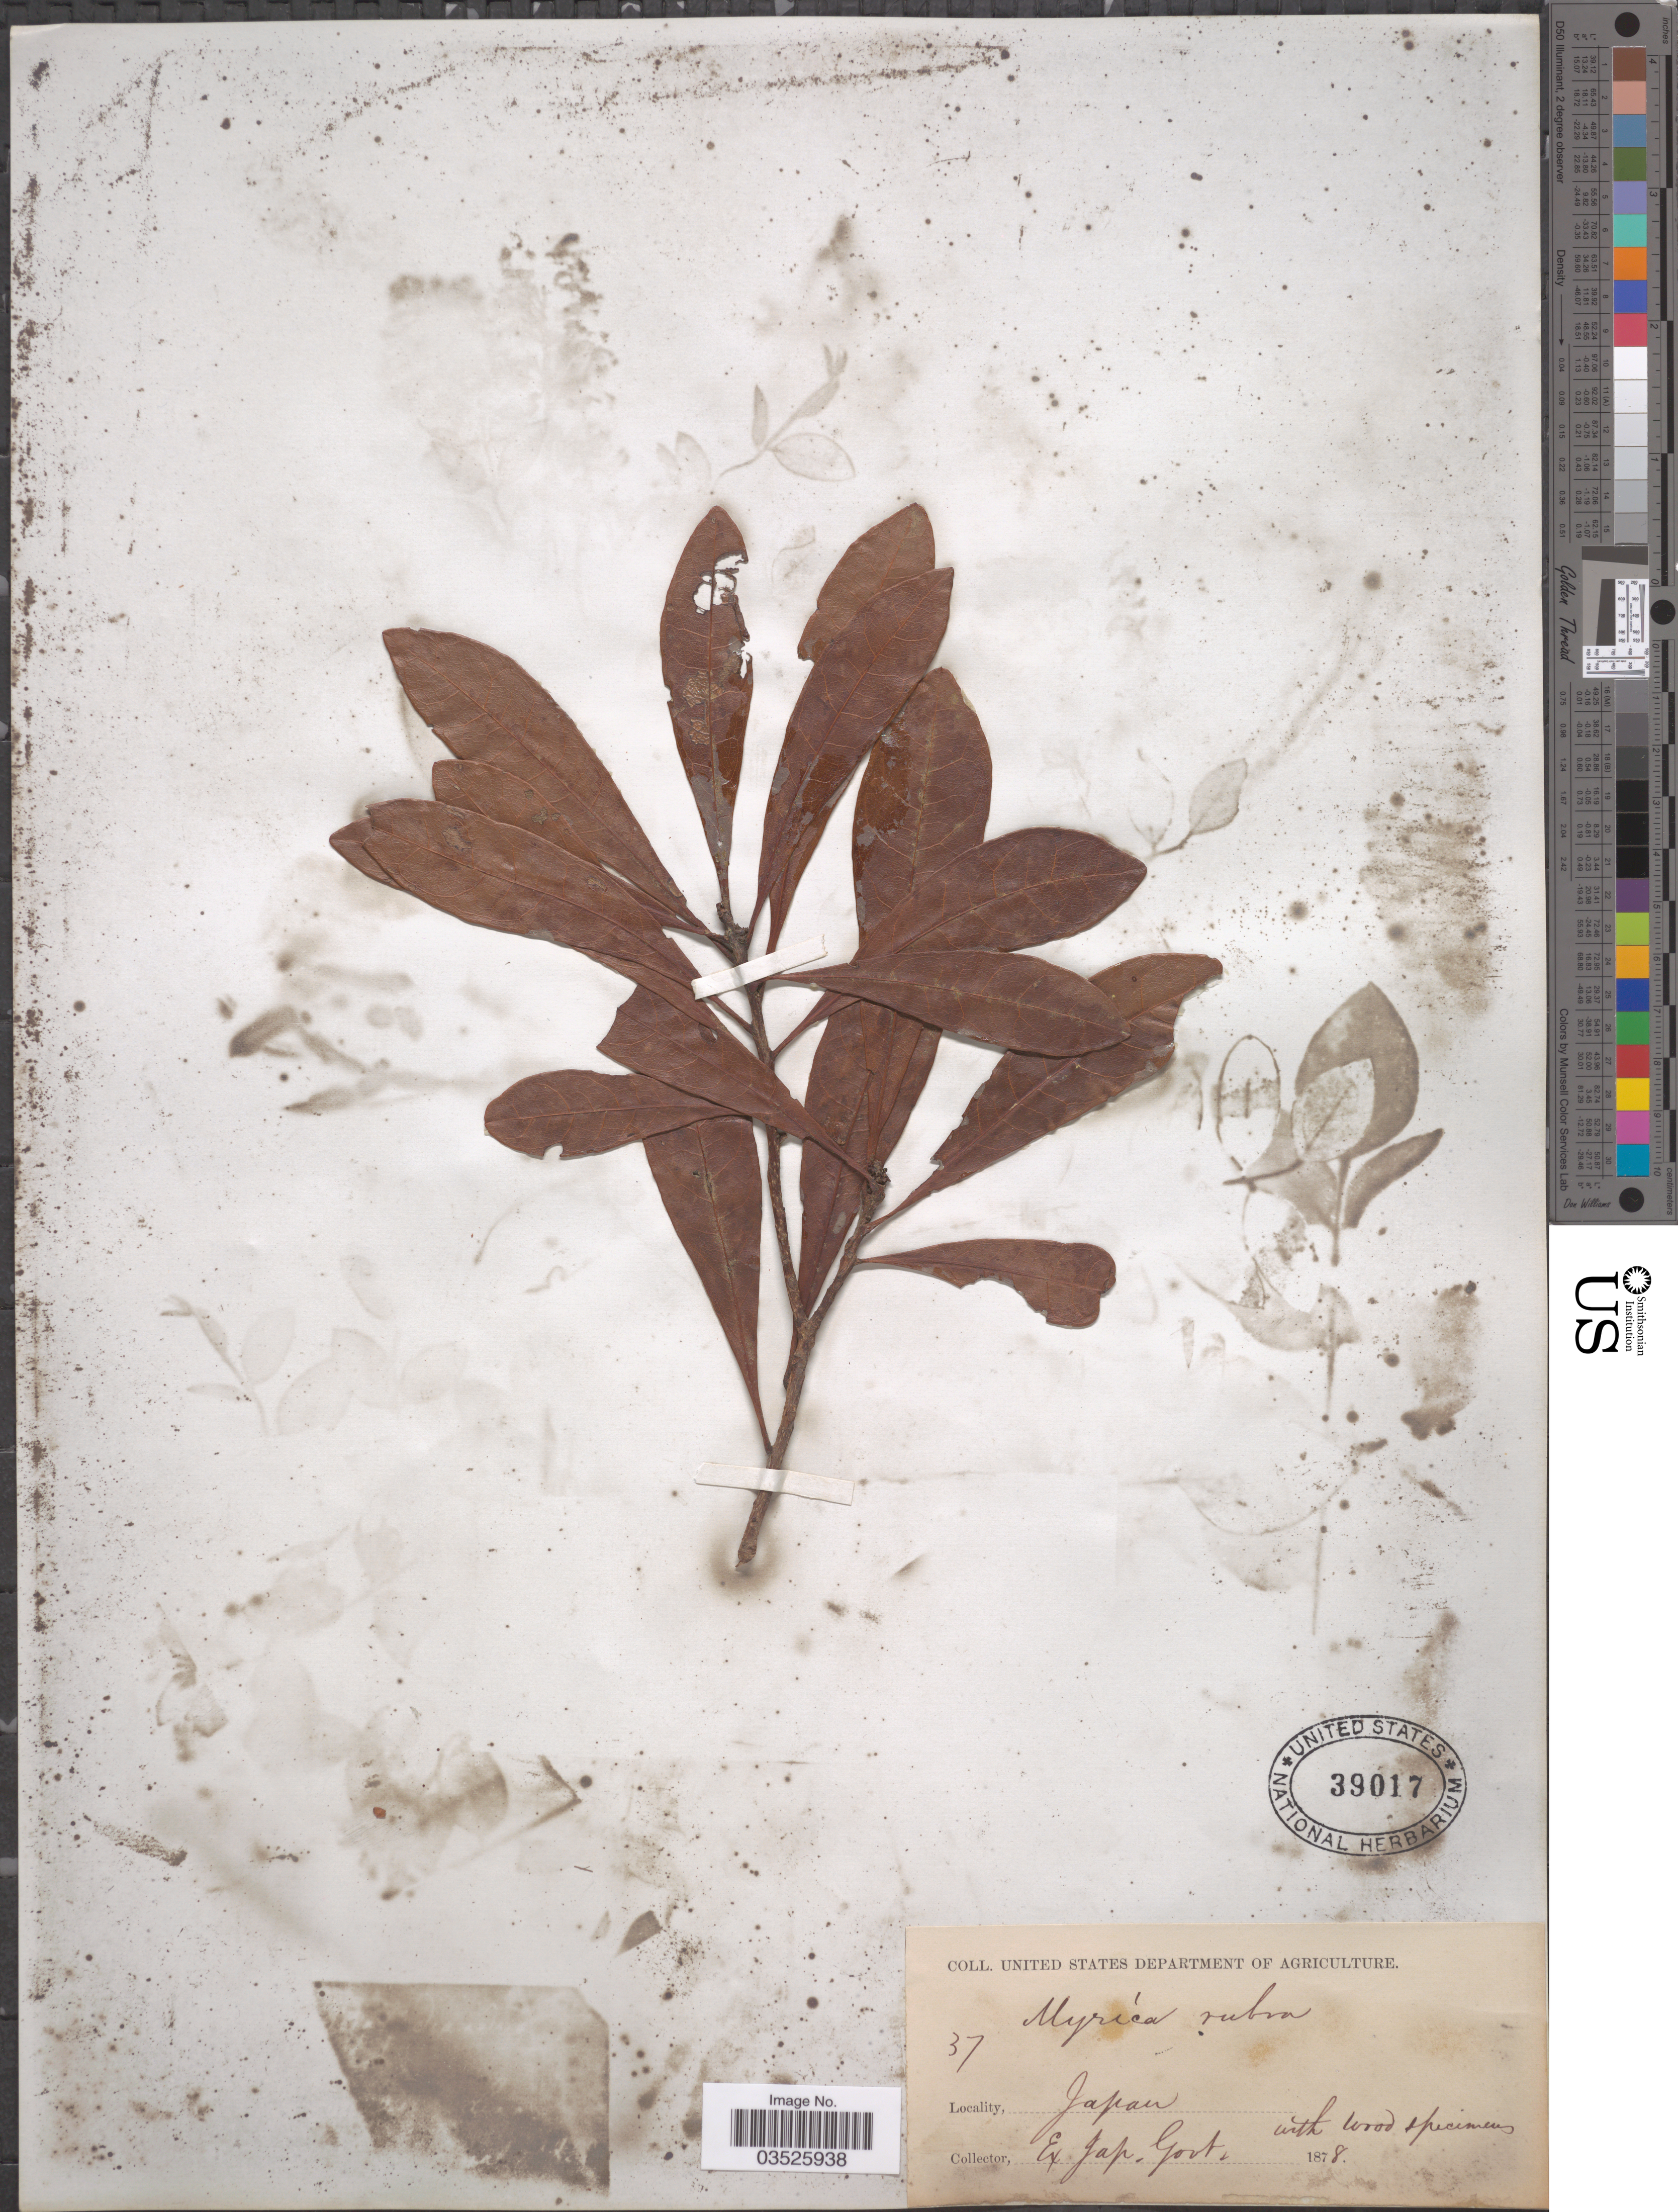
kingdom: Plantae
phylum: Tracheophyta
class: Magnoliopsida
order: Fagales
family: Myricaceae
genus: Morella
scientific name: Morella rubra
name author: Lour.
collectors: ex. Jap. Govt.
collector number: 37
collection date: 1878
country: Japan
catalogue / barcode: US 39017